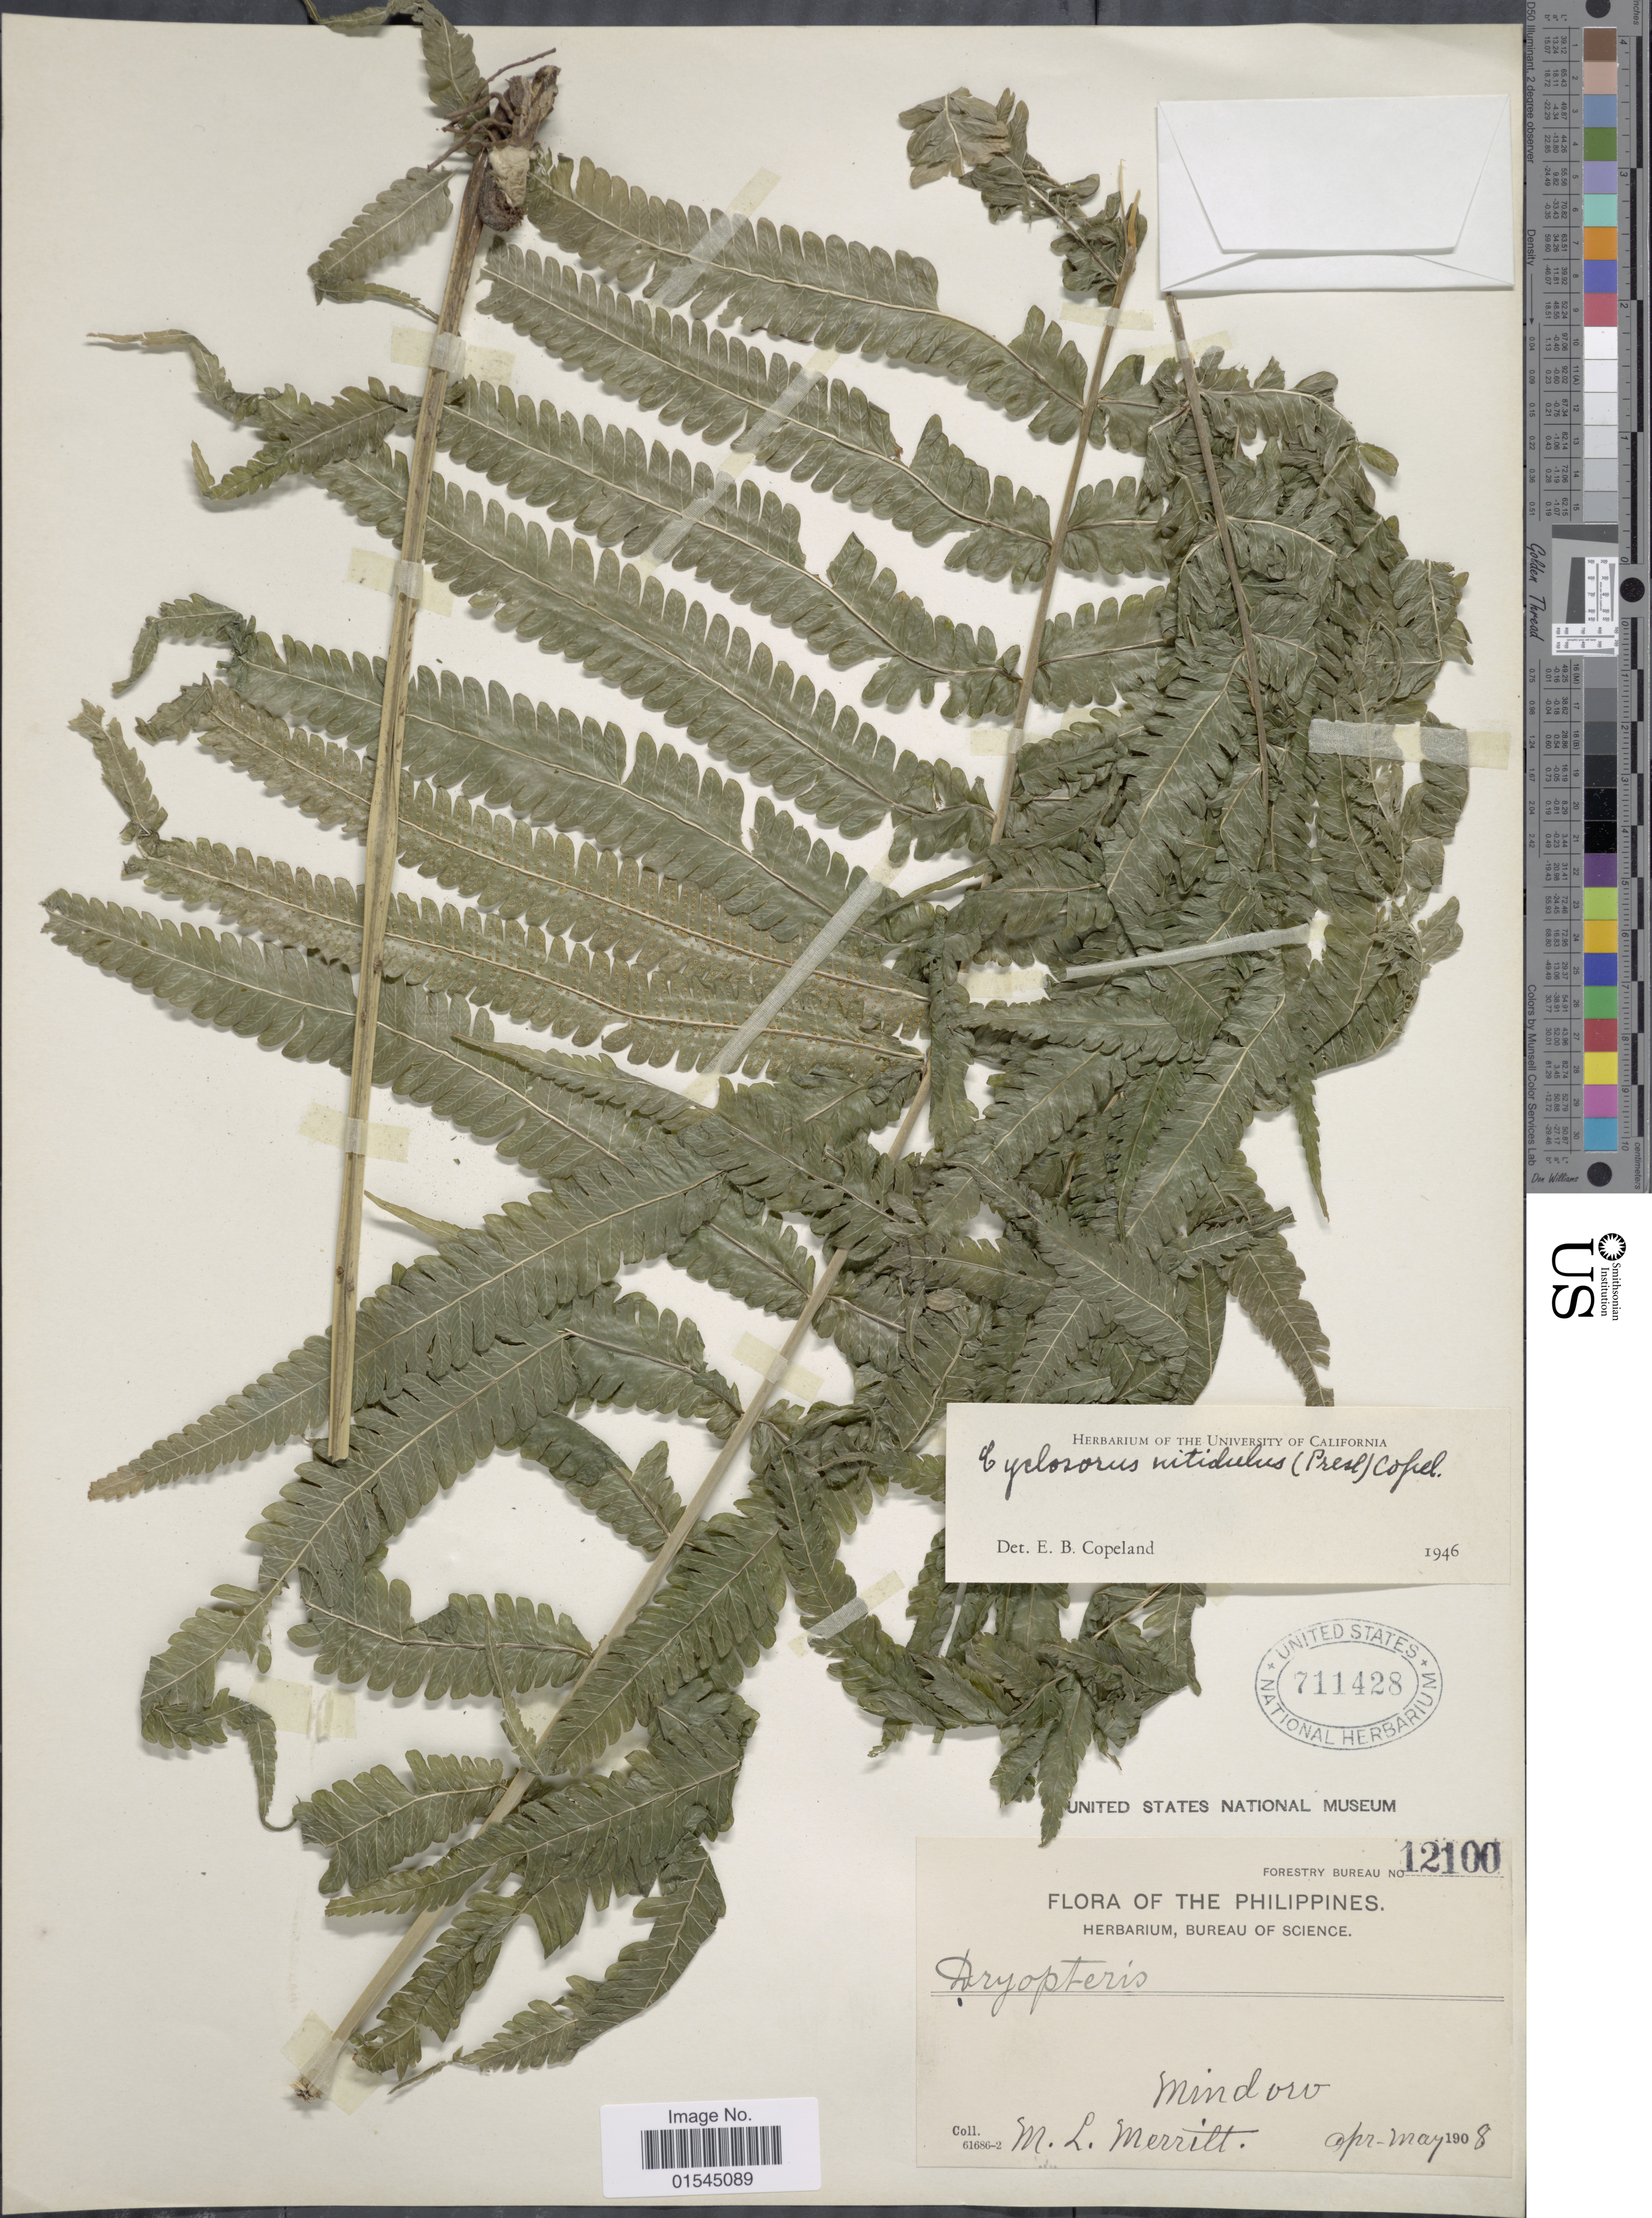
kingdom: Plantae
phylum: Tracheophyta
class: Polypodiopsida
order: Polypodiales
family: Thelypteridaceae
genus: Sphaerostephanos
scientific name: Sphaerostephanos productus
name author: (Kaulf.) Holttum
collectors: M. L. Merritt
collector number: Forestry Bureau 121400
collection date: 1908-04/1908-05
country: Philippines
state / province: Mimaropa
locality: Mindoro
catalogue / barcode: US 711428